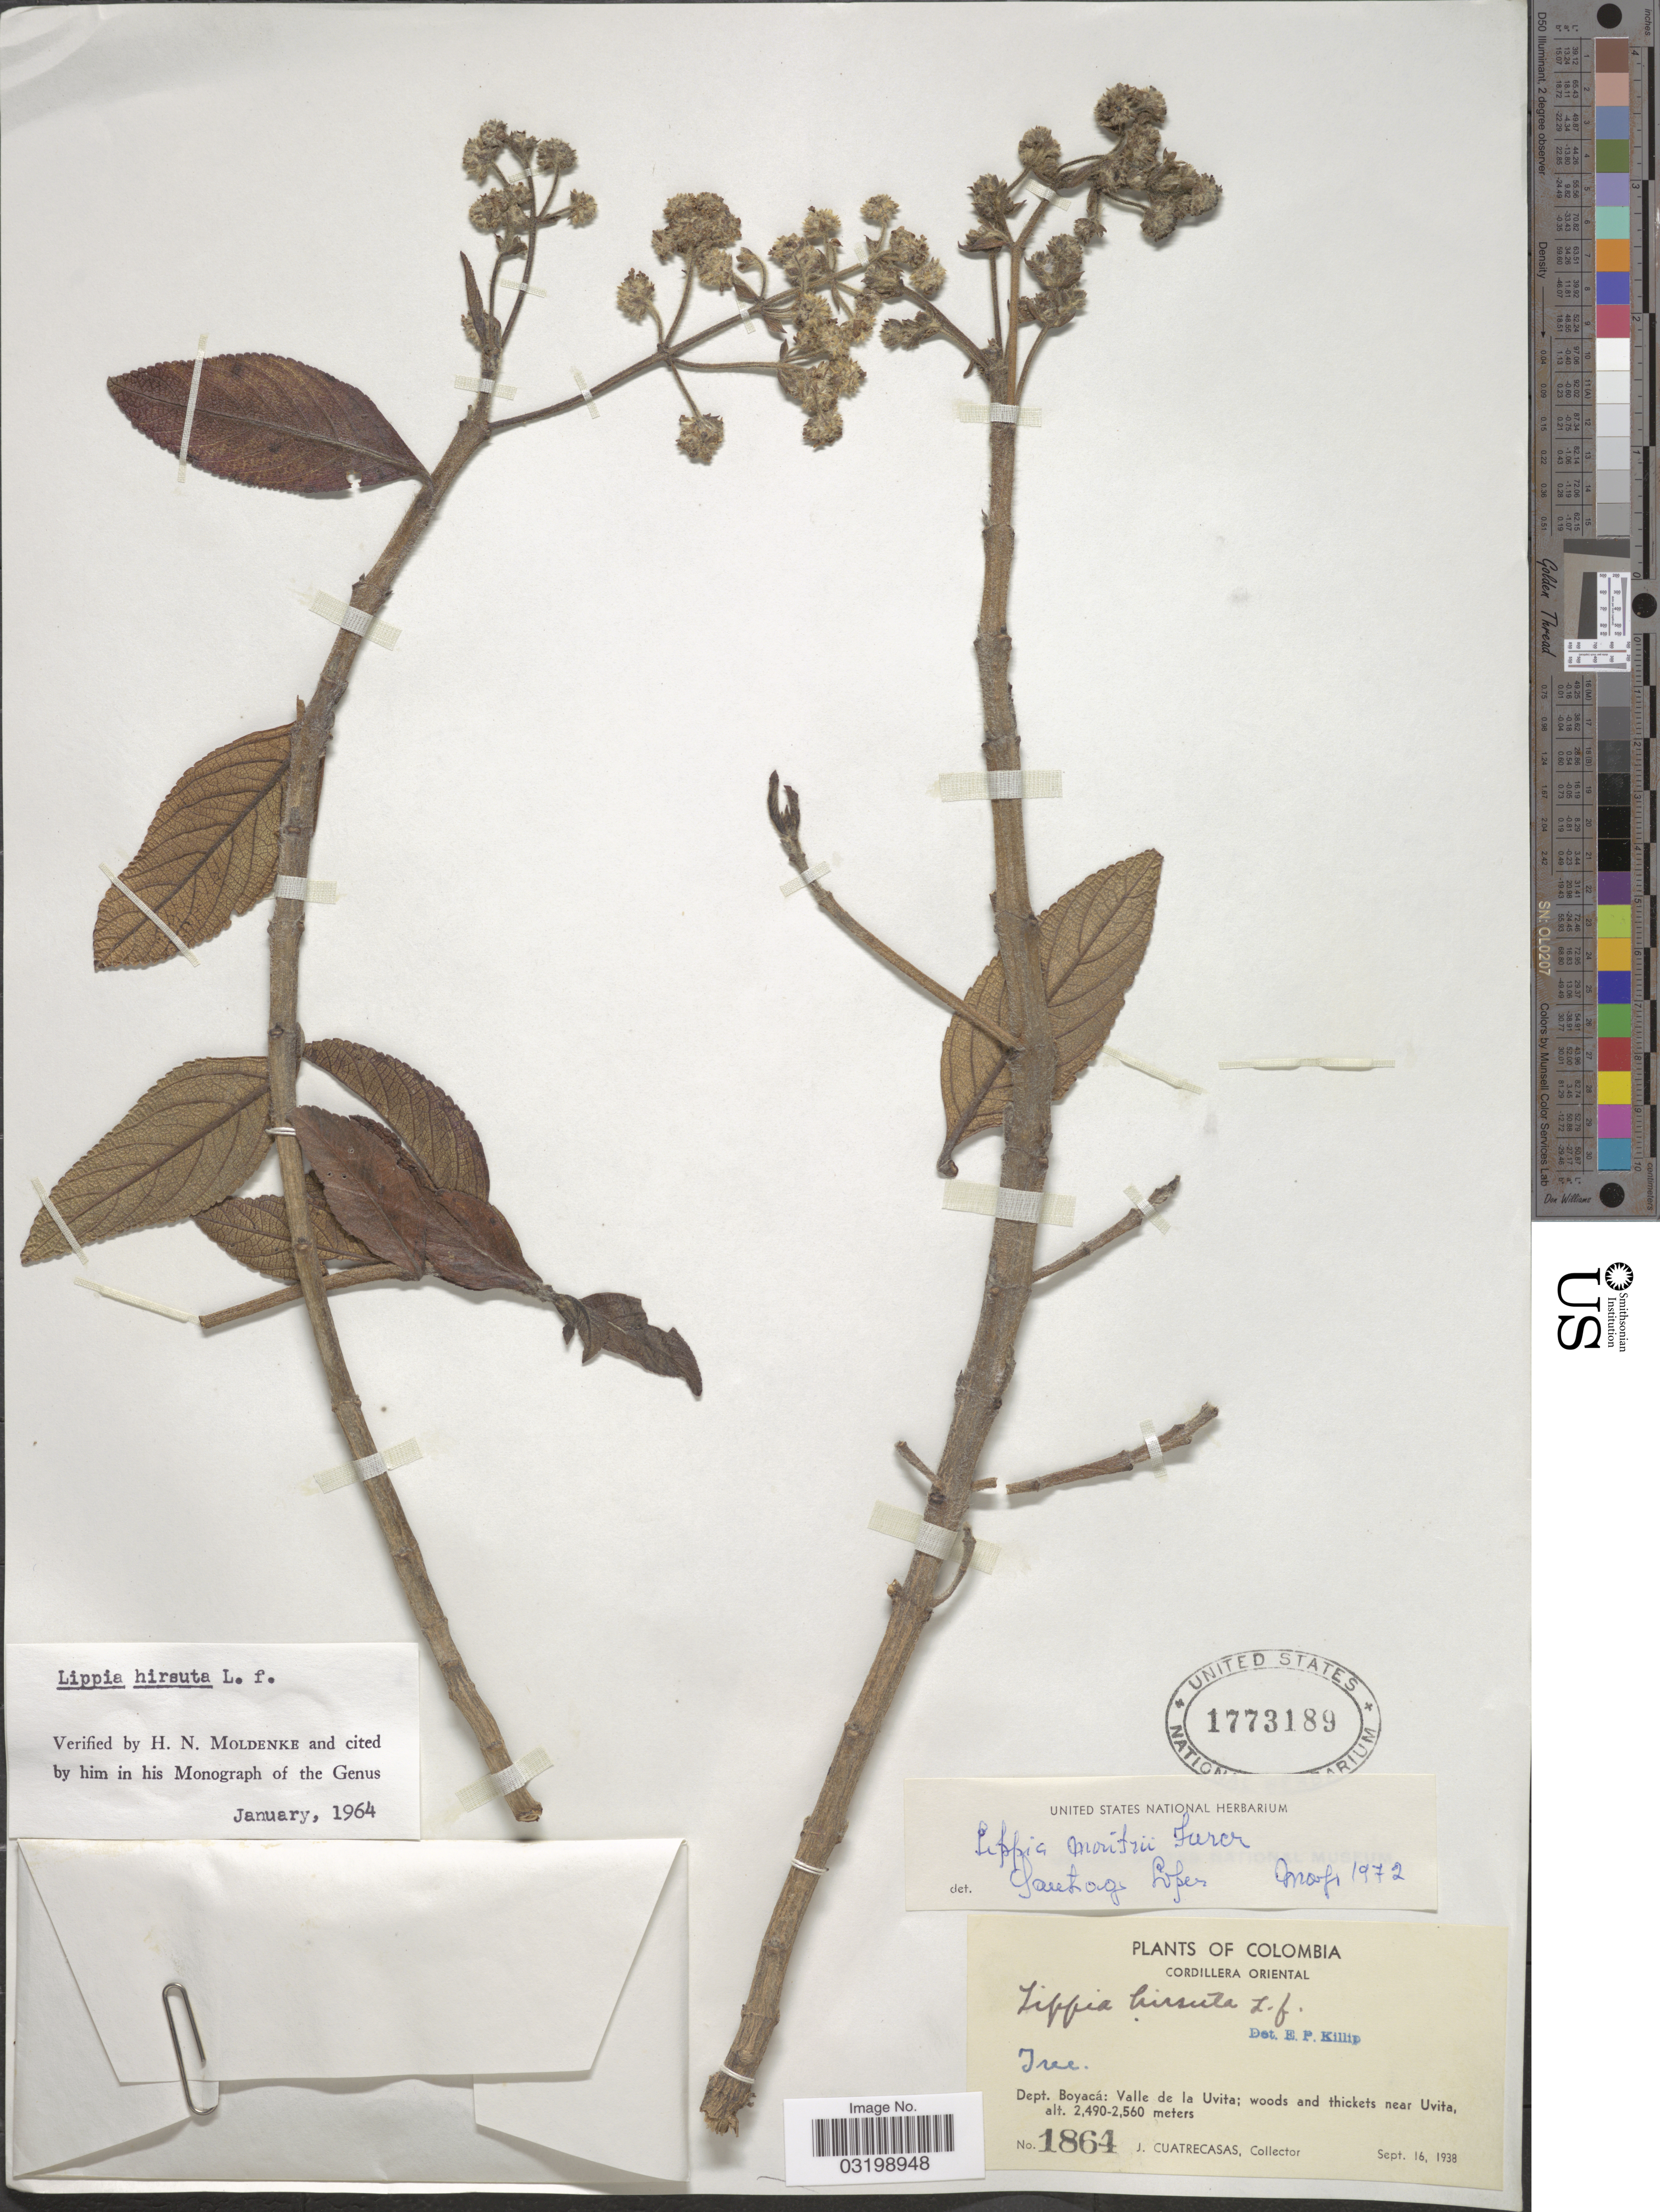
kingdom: Plantae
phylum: Tracheophyta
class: Magnoliopsida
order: Lamiales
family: Verbenaceae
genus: Lippia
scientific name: Lippia hirsuta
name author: L. f.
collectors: J. Cuatrecasas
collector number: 1864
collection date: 1938-09-16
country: Colombia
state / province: Boyacá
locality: Cordillera Oriental. Dept. Boyacá: Valle de la Uvita; near Uvita.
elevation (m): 2490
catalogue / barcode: US 1773189